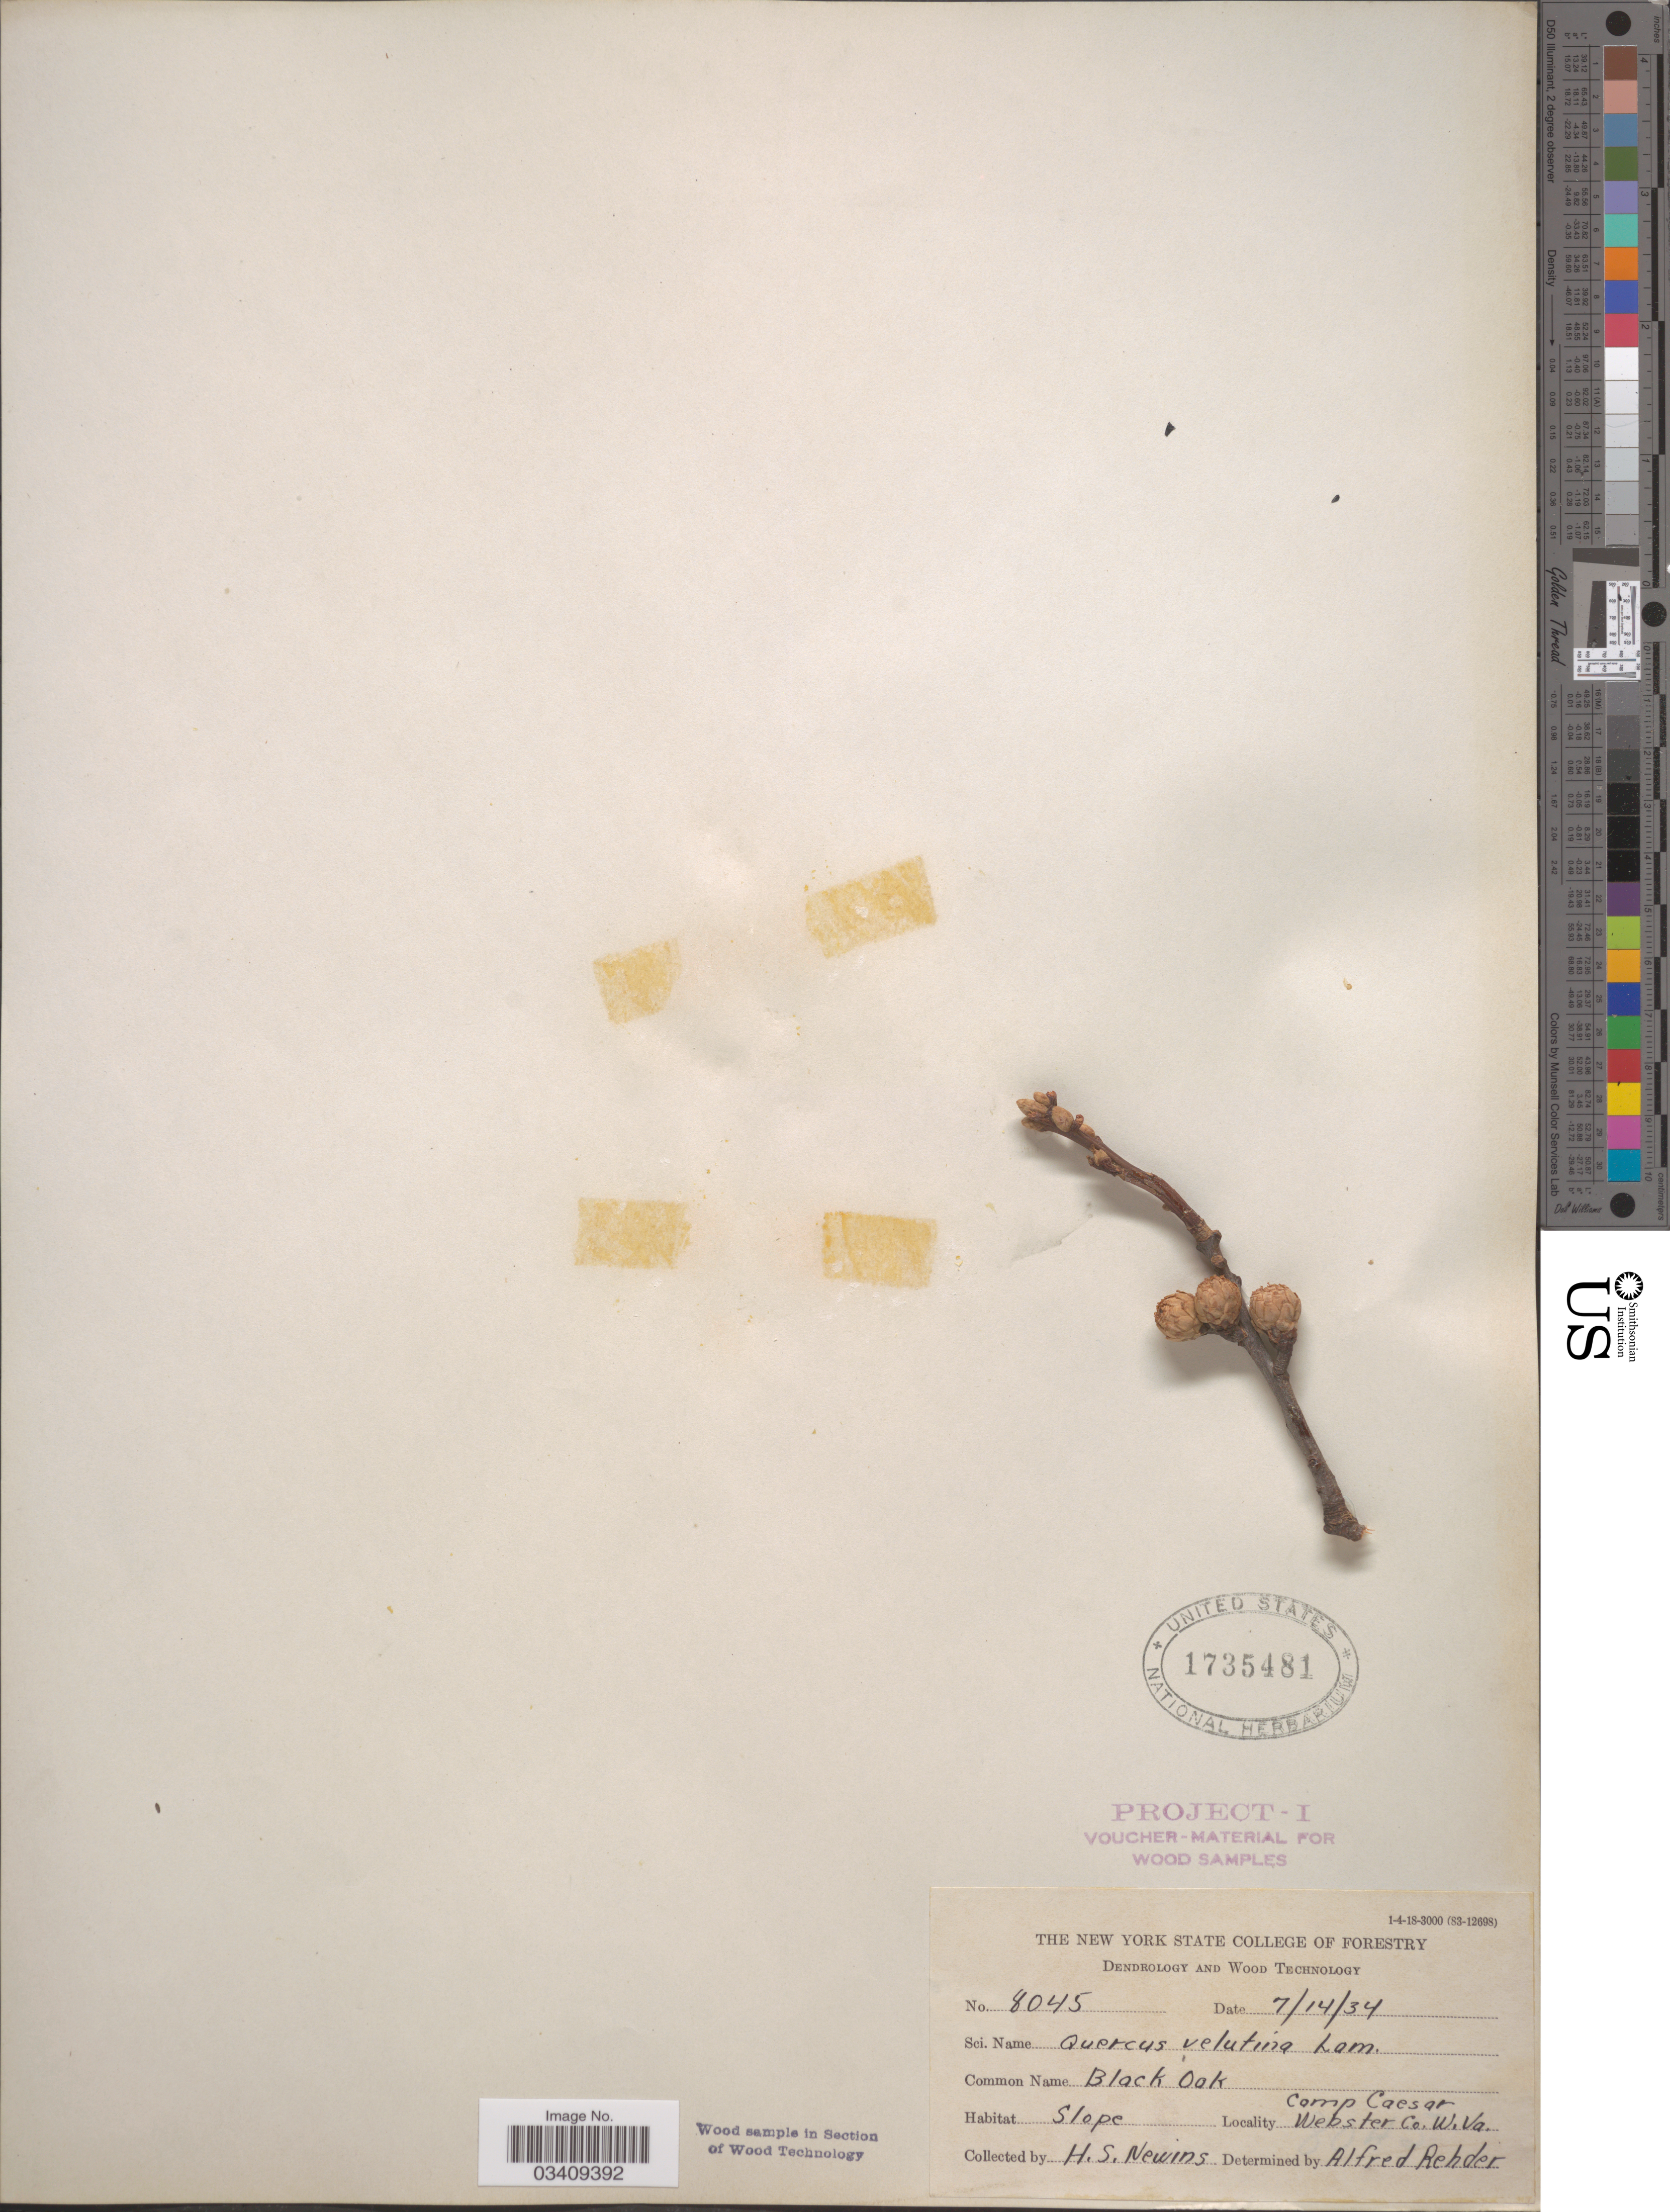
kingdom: Plantae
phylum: Tracheophyta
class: Magnoliopsida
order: Fagales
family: Fagaceae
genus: Quercus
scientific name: Quercus velutina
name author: Lam.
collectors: H. Newins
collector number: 8045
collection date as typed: Transcribed d/m/y: 14/7/34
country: United States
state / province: West Virginia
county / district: Webster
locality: Camp Caesar. Webster Co.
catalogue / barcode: US 1735481